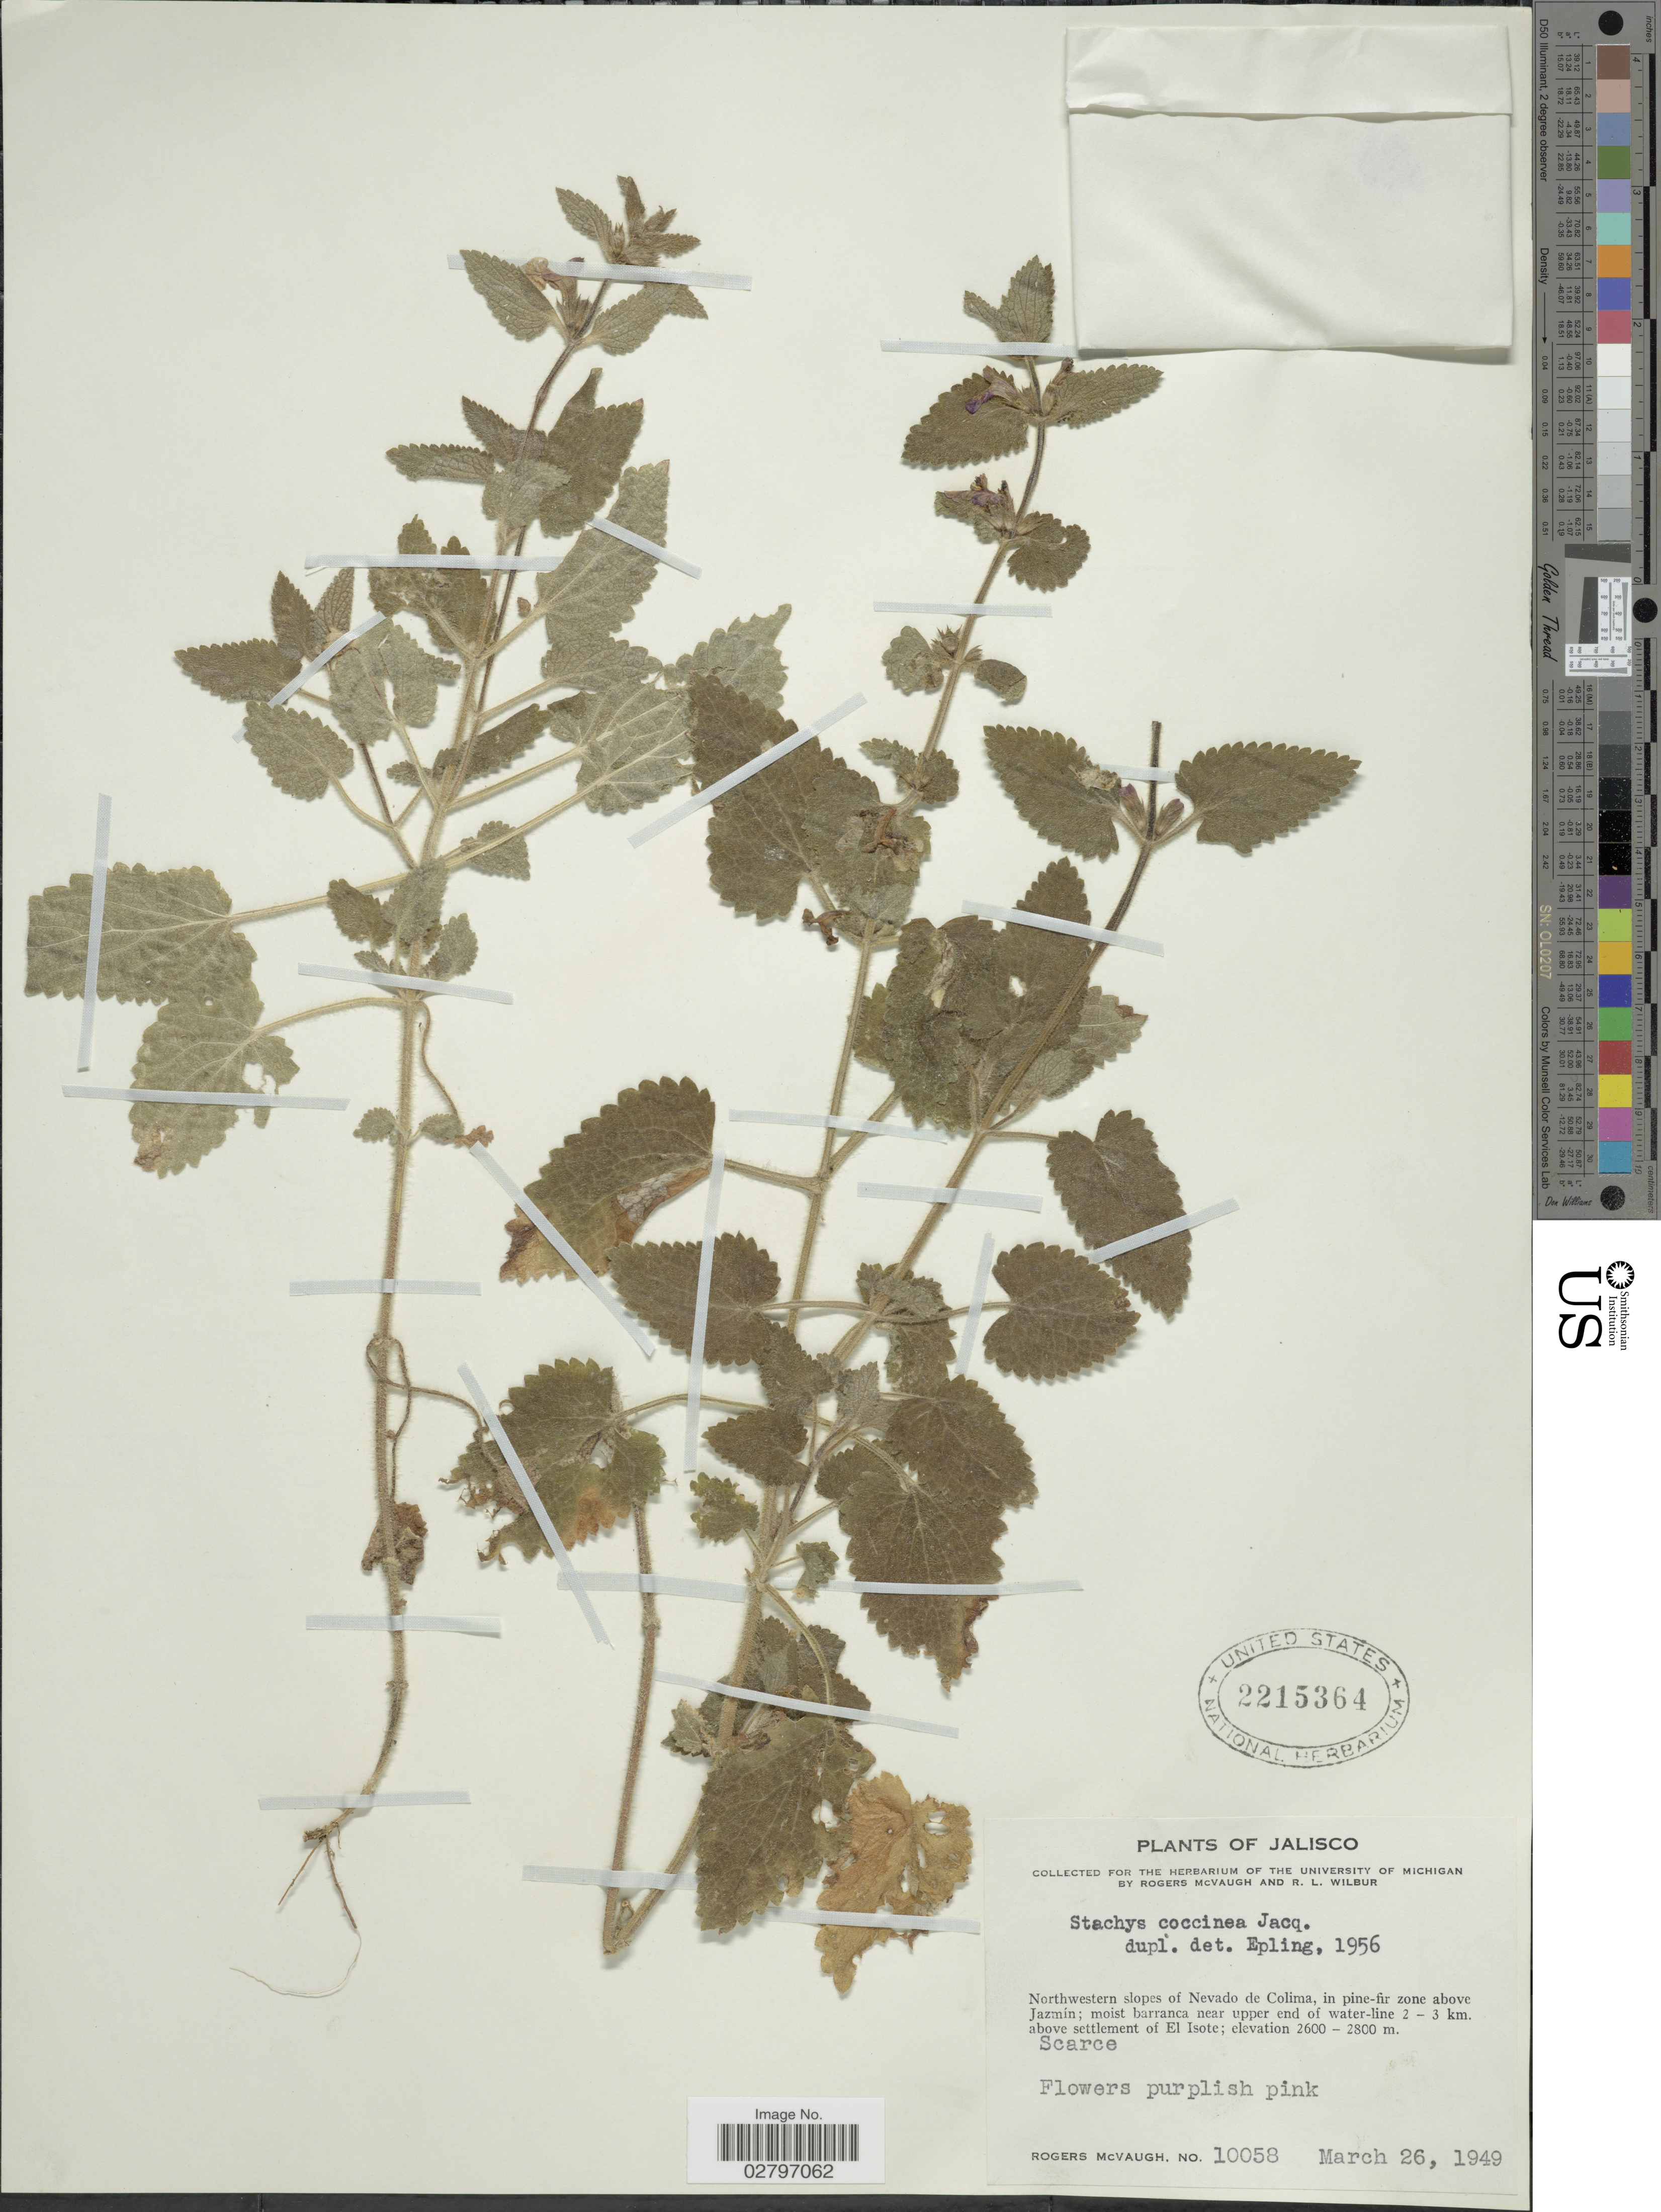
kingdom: Plantae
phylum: Tracheophyta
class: Magnoliopsida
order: Lamiales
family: Lamiaceae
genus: Stachys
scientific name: Stachys coccinea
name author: Ortega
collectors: R. McVaugh & R. L. Wilbur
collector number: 10058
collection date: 1949-03-26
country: Mexico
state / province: Jalisco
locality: Northwestern slopes of Nevado de Colima, in pine-fir zone above Jazmín; moist barranca near upper end of water-line 2-3 km. above settlement of El Isote.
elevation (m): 2600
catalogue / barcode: US 2215364